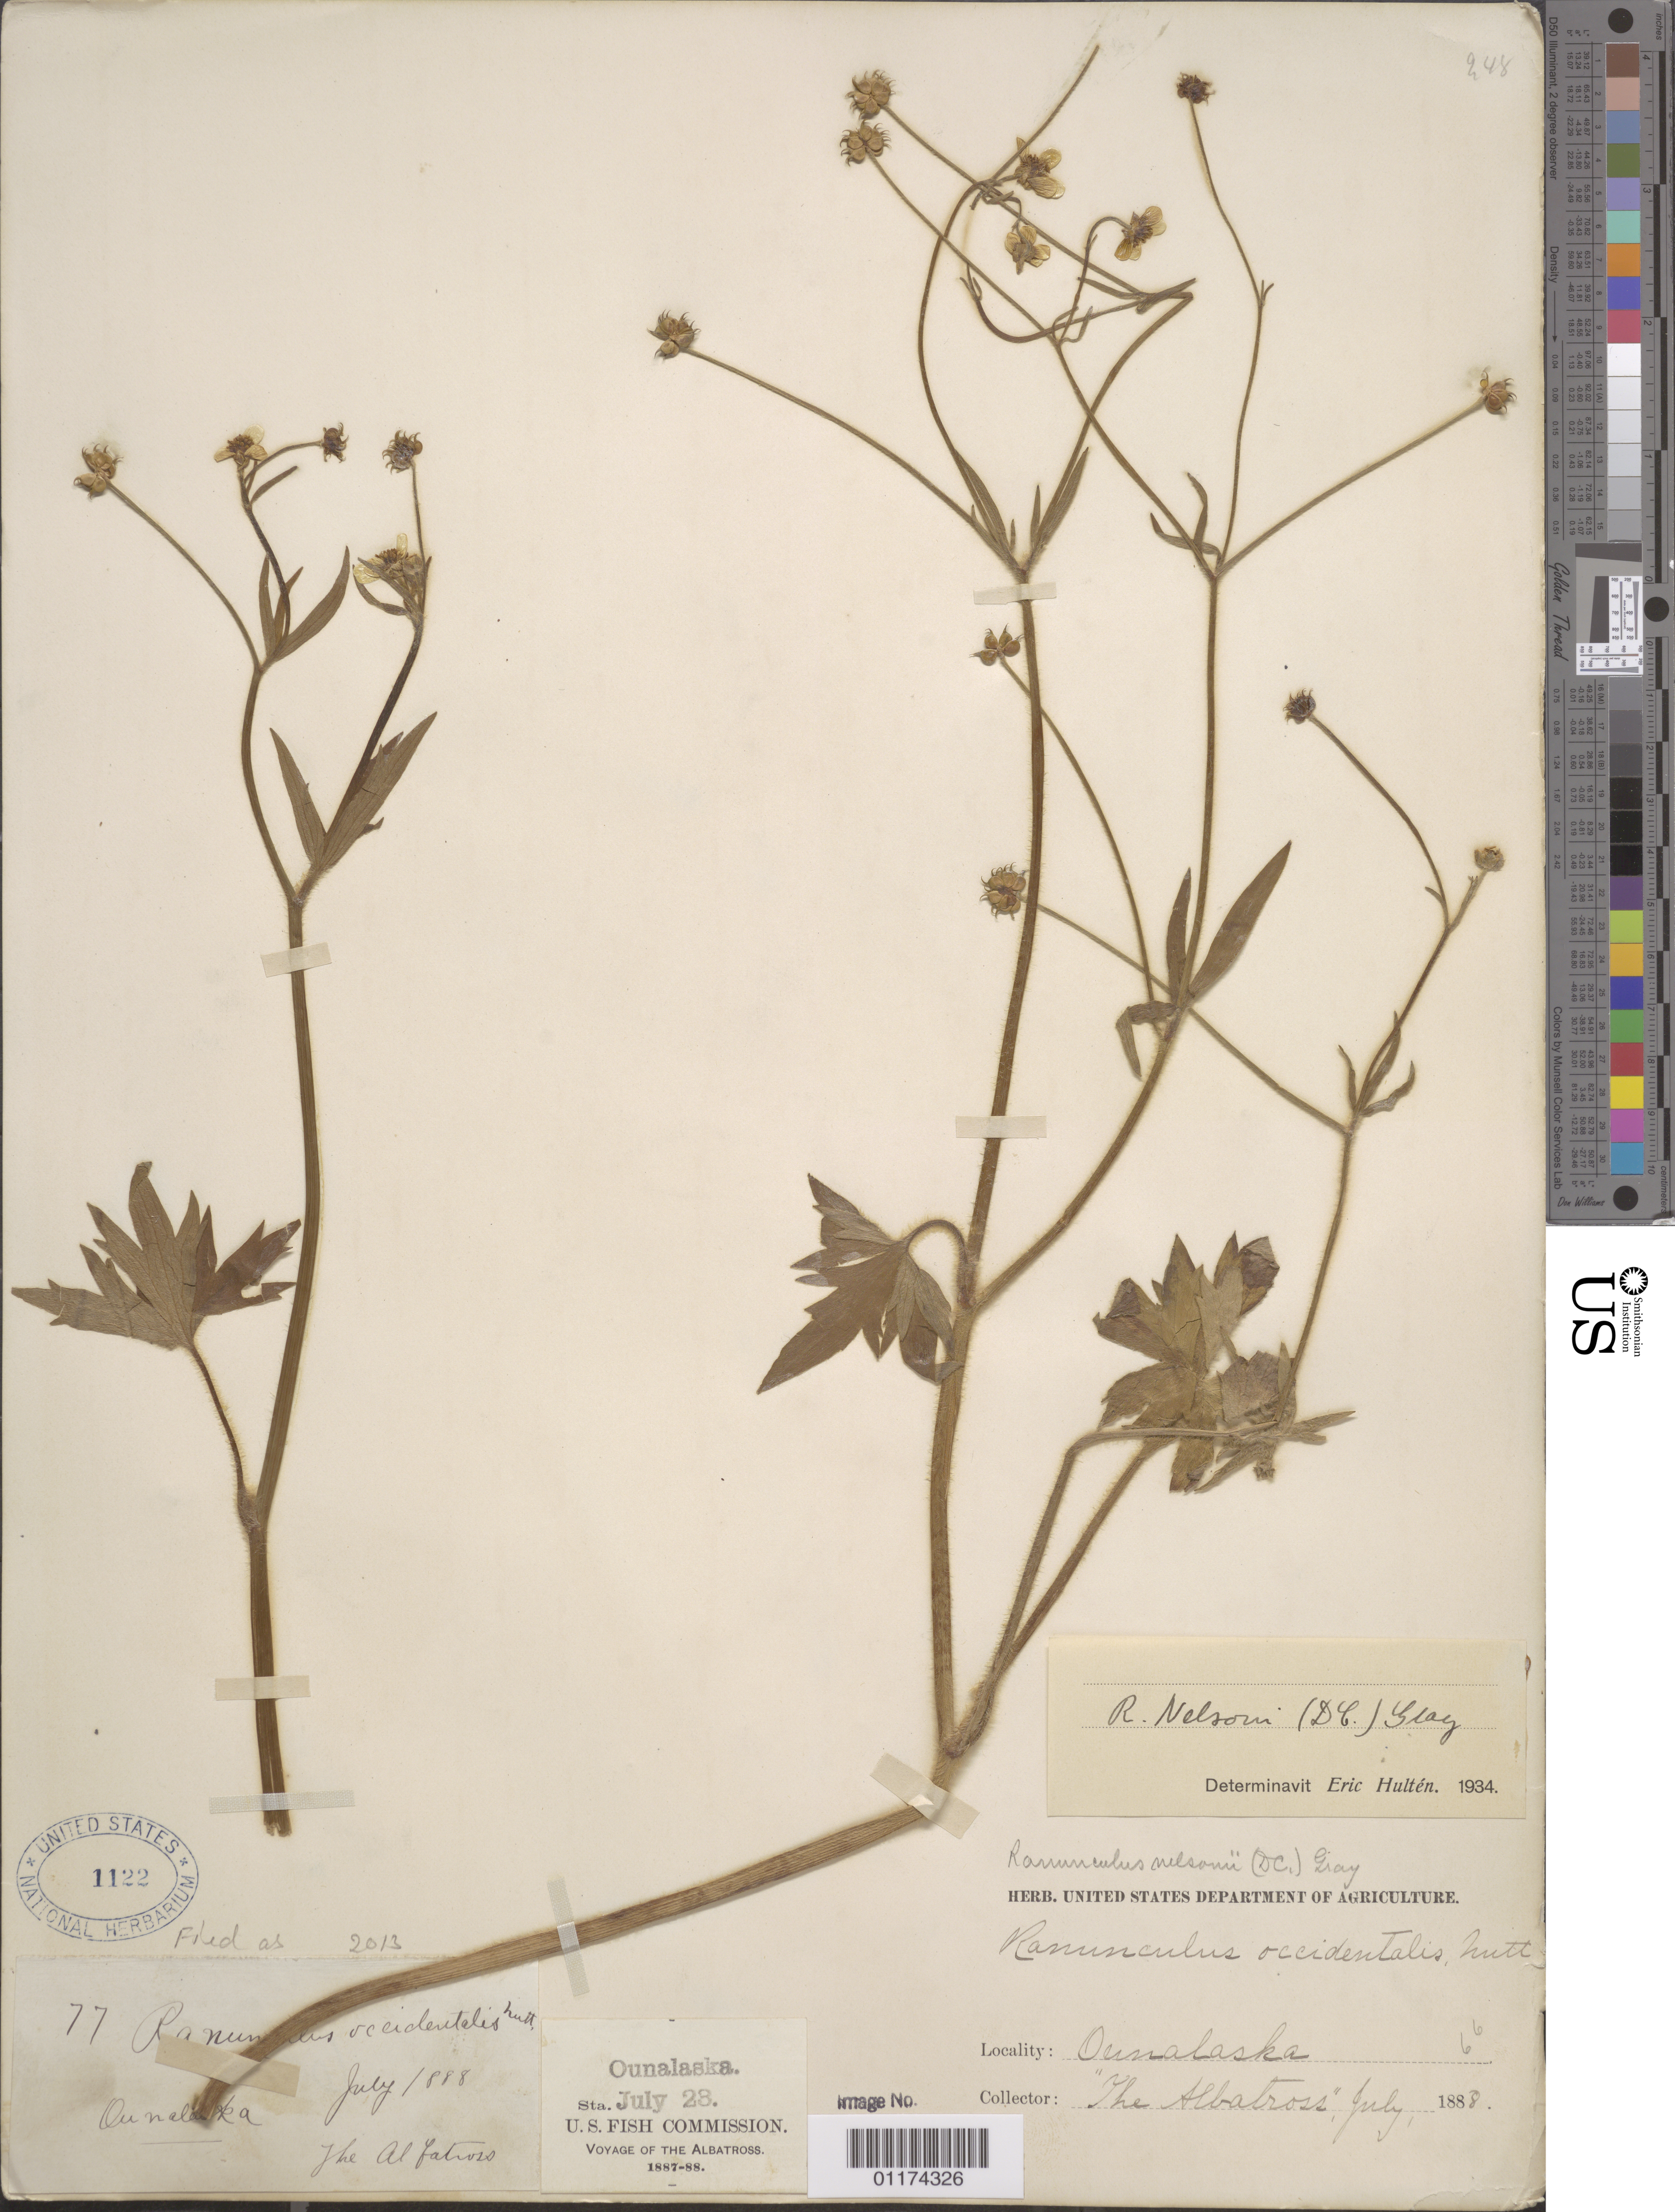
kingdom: Plantae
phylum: Tracheophyta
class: Magnoliopsida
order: Ranunculales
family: Ranunculaceae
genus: Ranunculus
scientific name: Ranunculus occidentalis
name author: Nutt.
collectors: "The Albatross"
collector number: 77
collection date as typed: --Jul 1888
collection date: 1888-07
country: United States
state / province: Alaska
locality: Unalaska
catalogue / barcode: US 1122